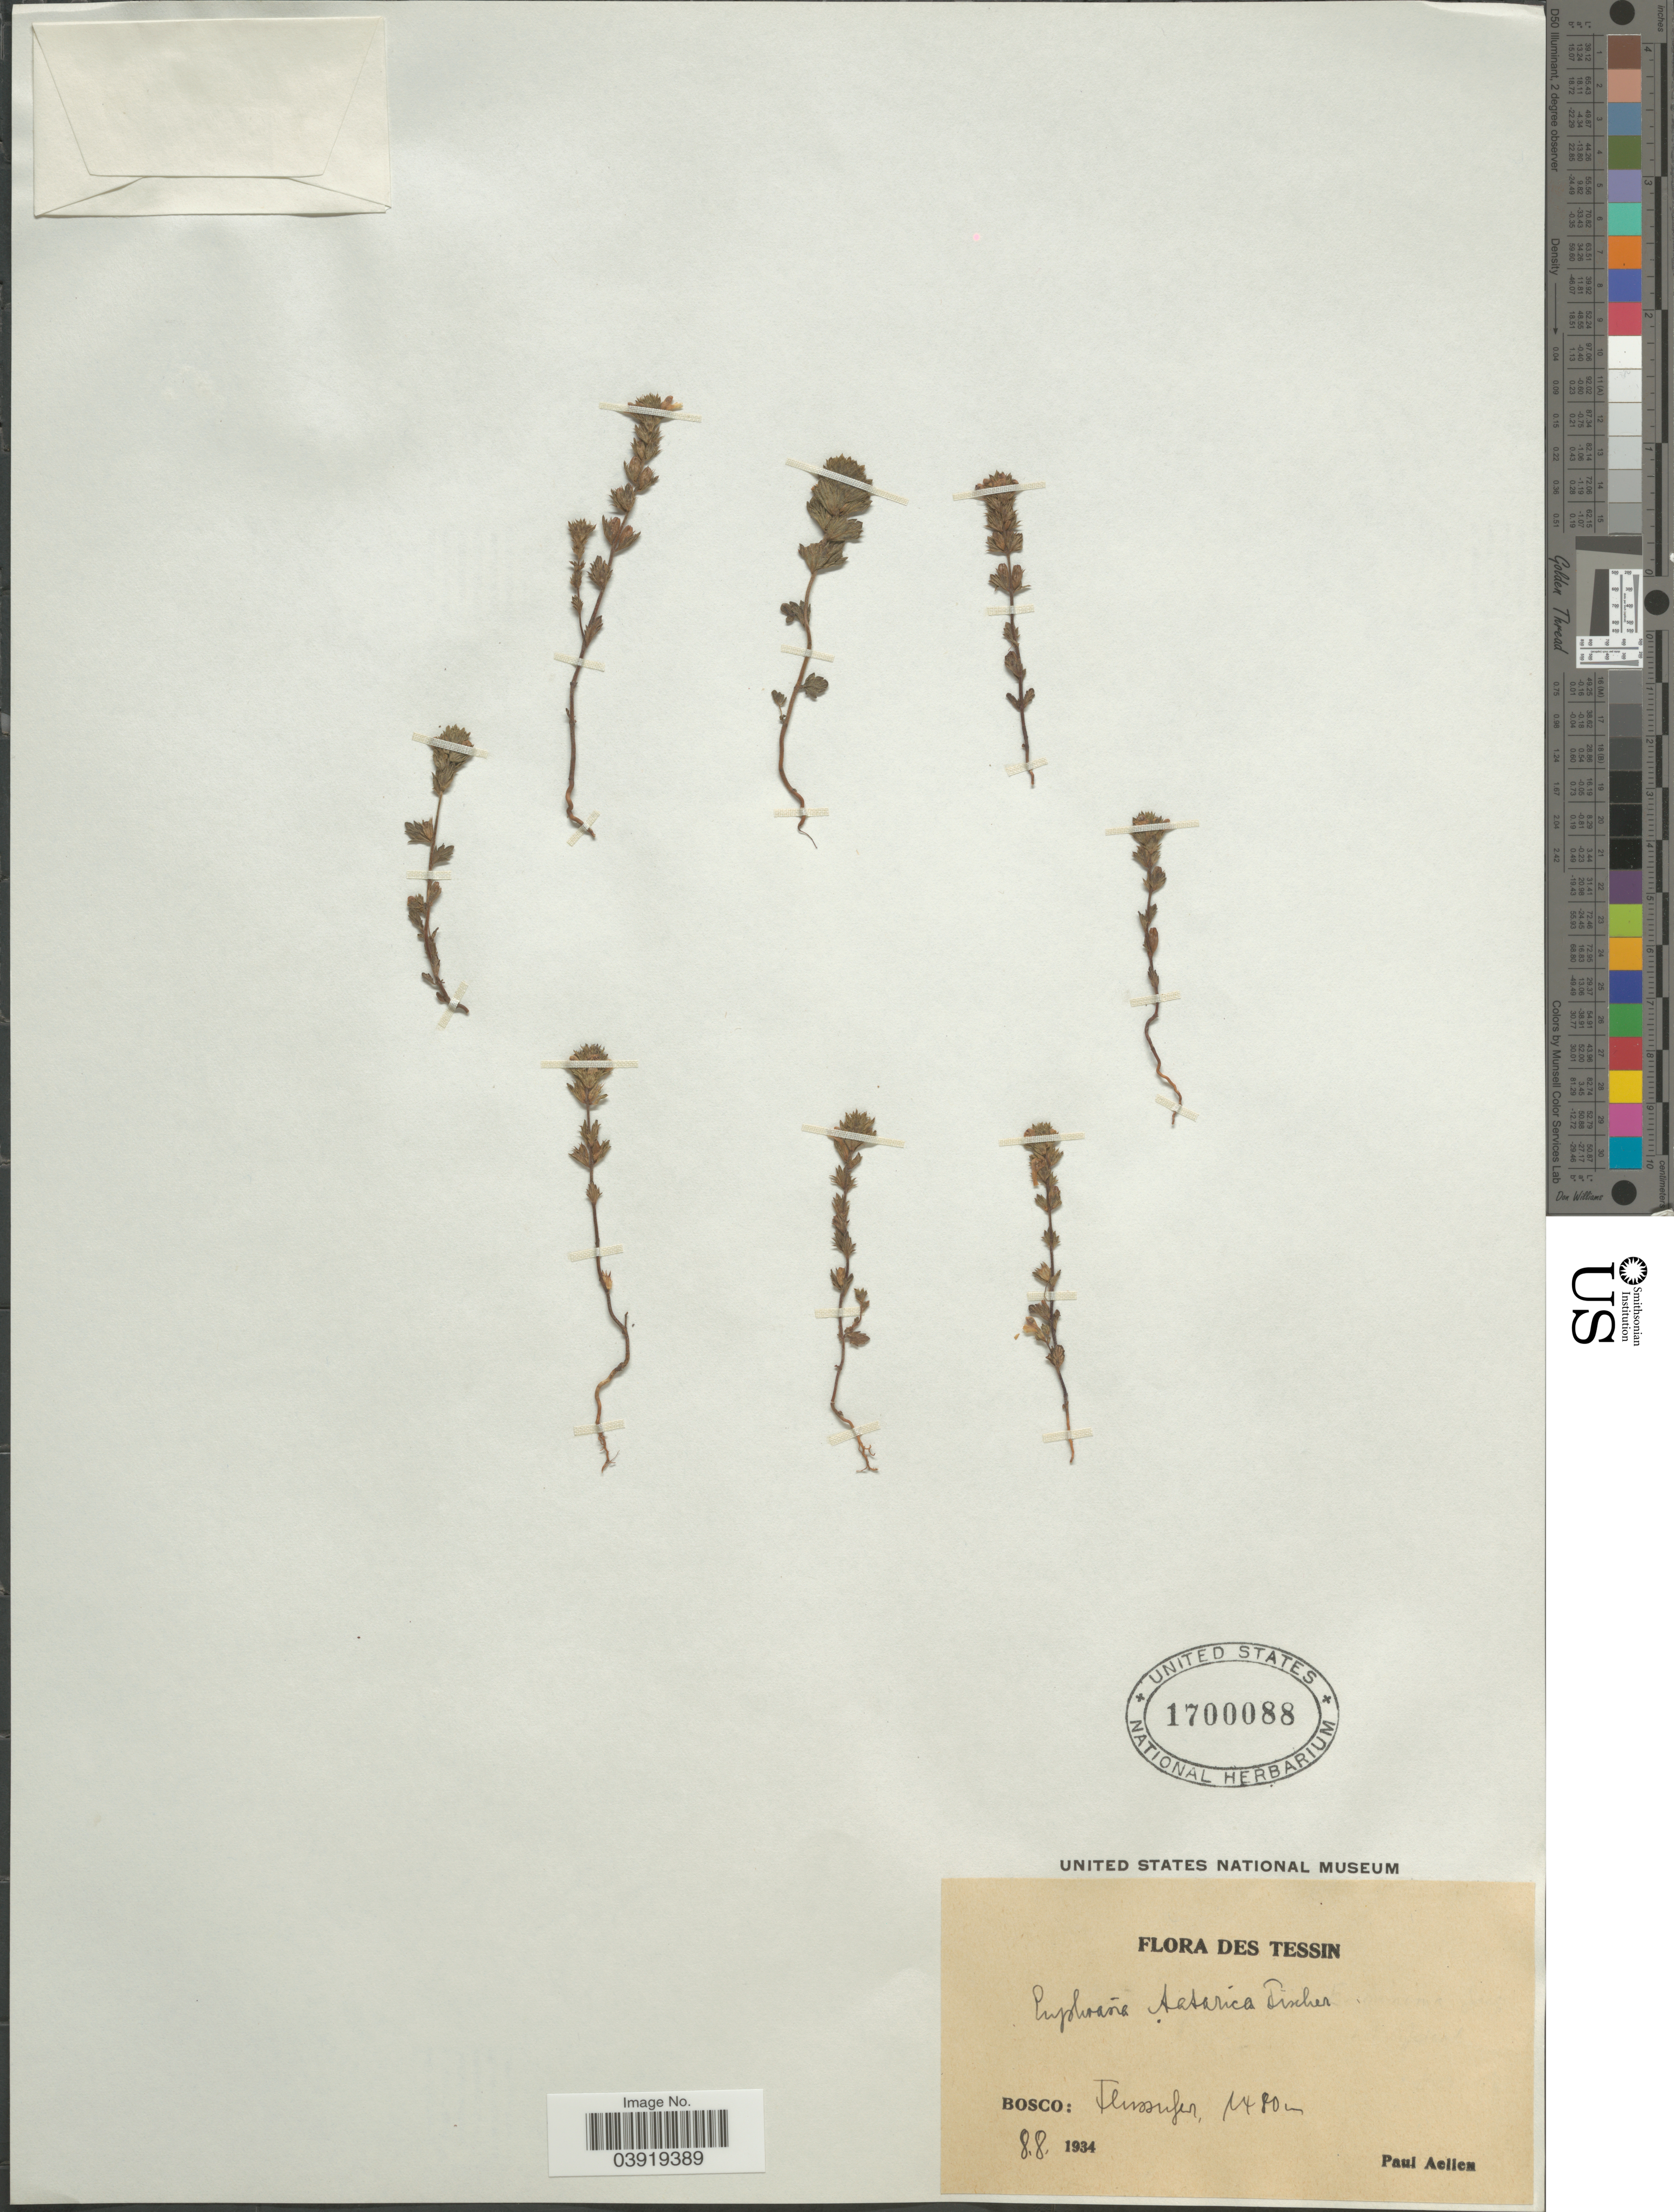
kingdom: Plantae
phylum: Tracheophyta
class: Magnoliopsida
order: Lamiales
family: Orobanchaceae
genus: Euphrasia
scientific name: Euphrasia tatarica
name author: Fisch. ex Spreng.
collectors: P. Aellen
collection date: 1934-08-08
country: Switzerland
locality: Tessin. Bosco: Flussufer.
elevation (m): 1480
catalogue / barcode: US 1700088